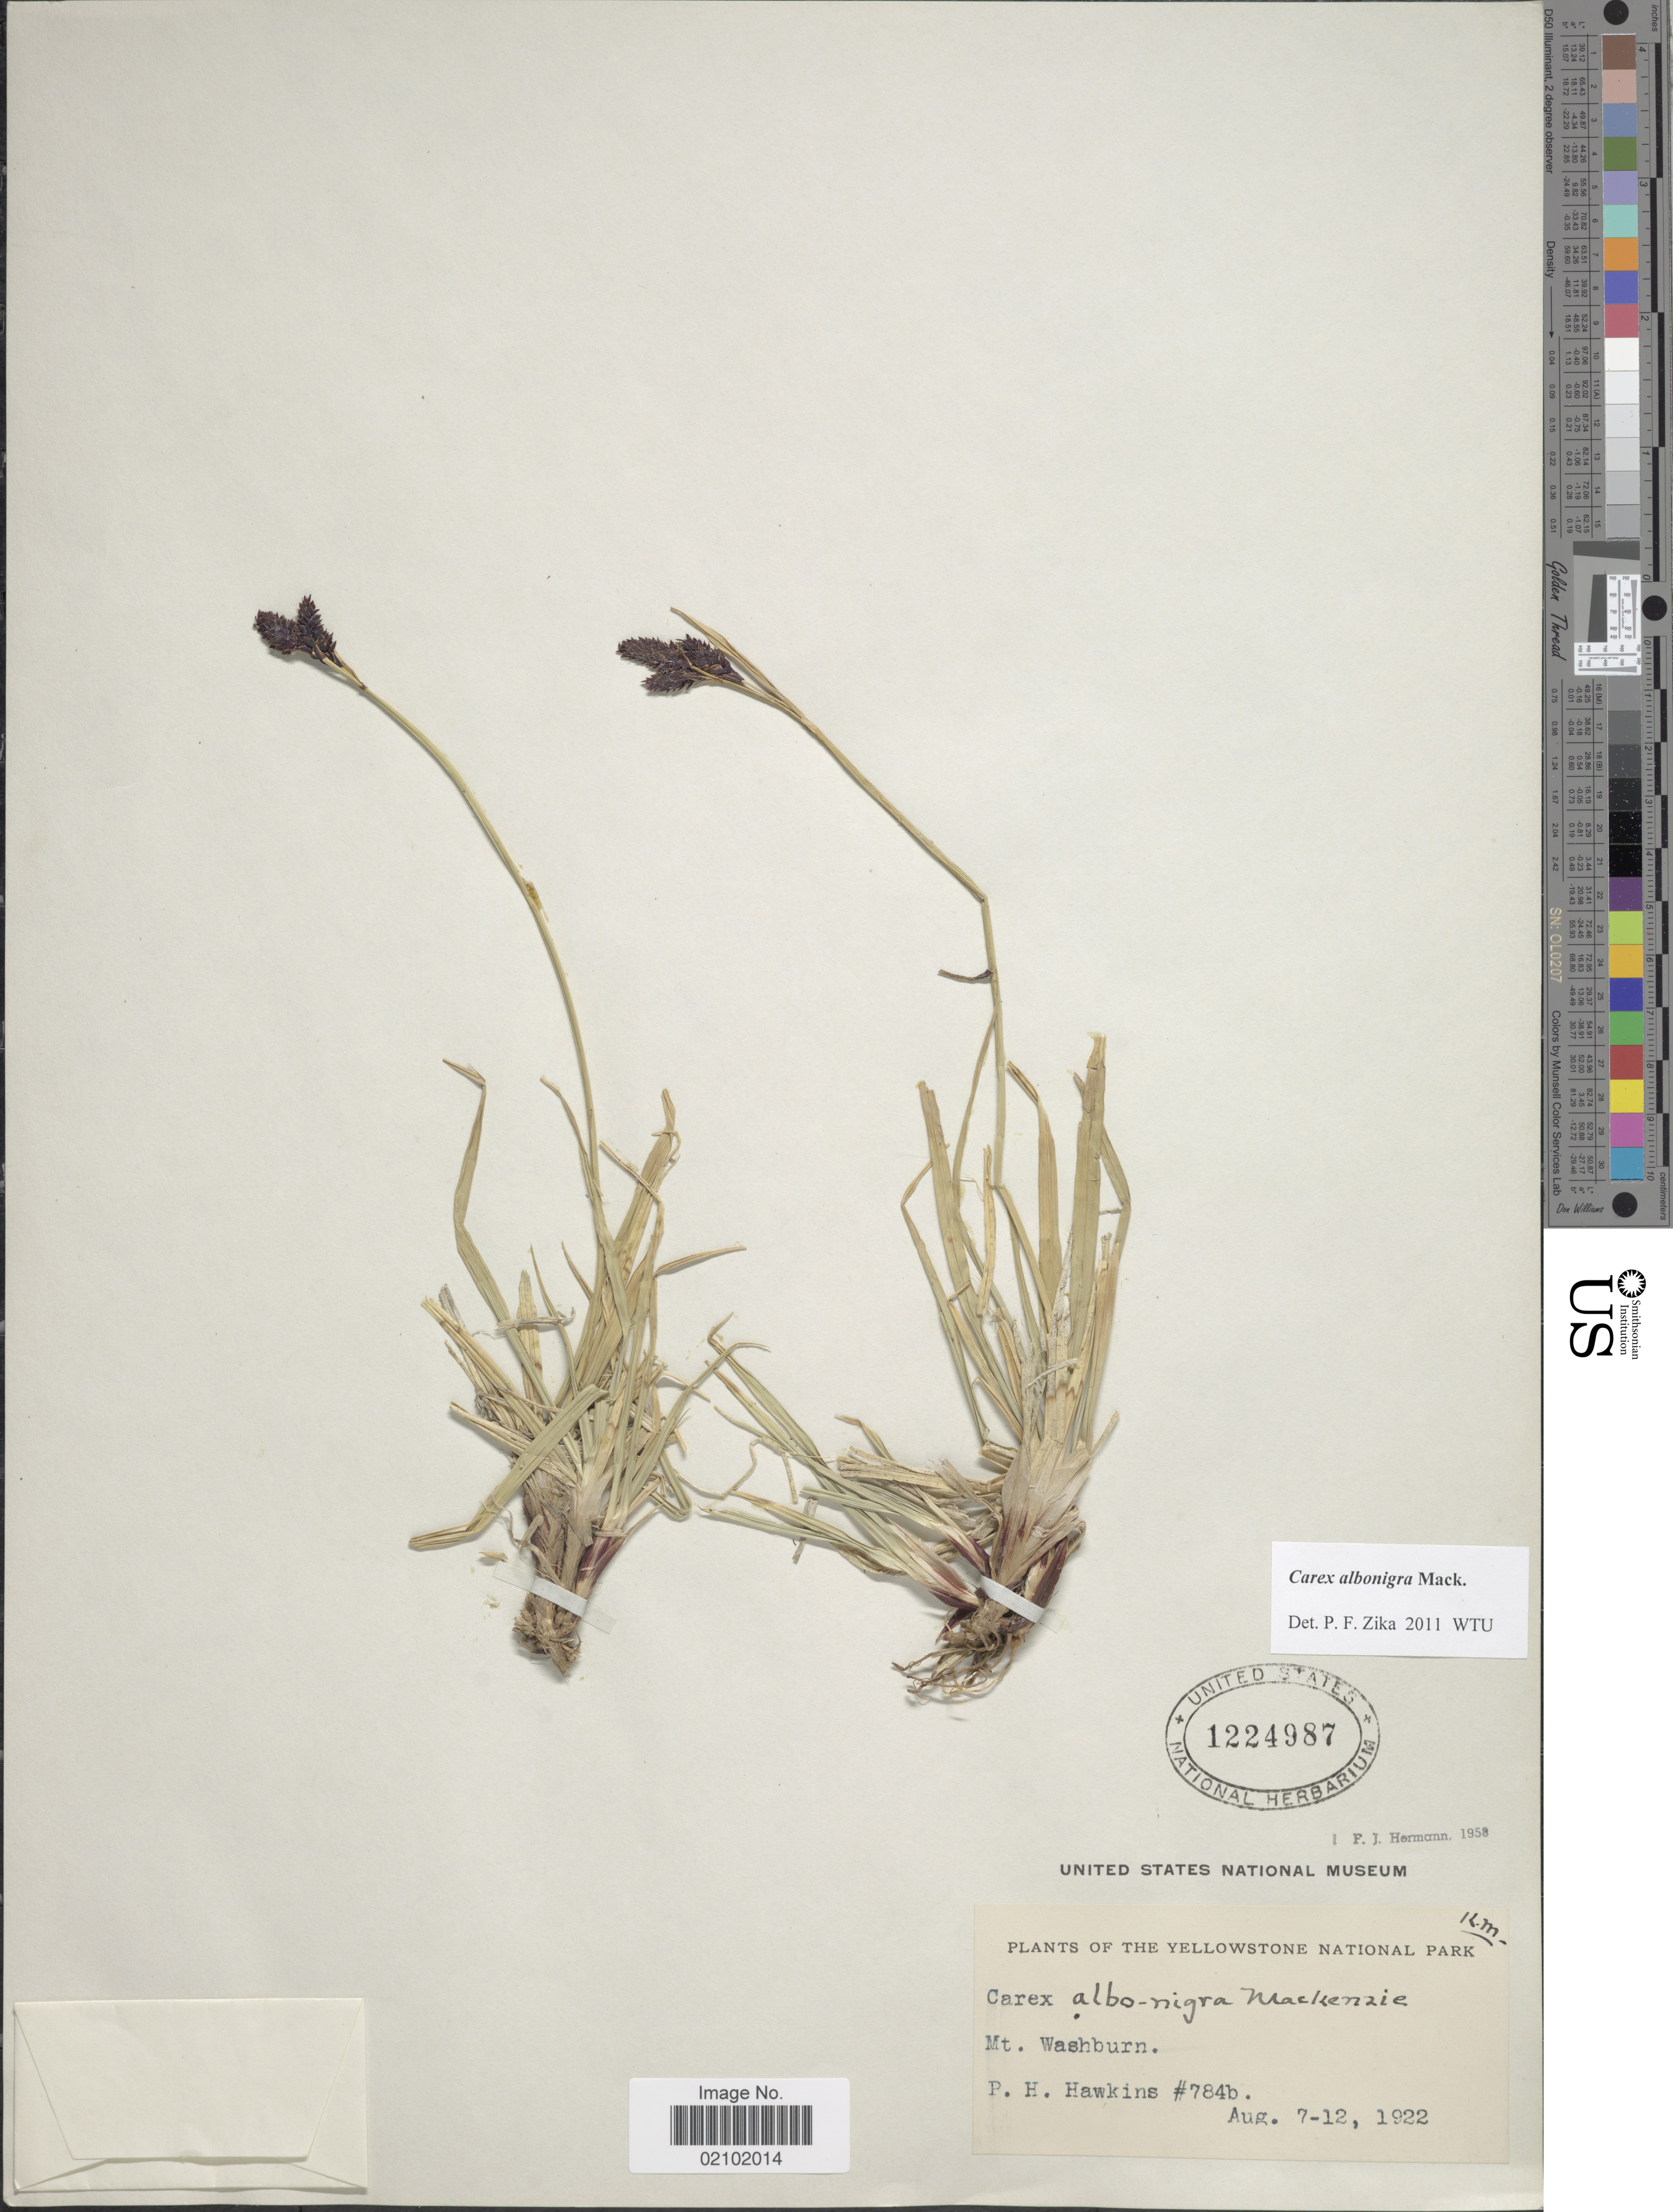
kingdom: Plantae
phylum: Tracheophyta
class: Liliopsida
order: Poales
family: Cyperaceae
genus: Carex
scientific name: Carex albonigra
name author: Mack.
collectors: P. Hawkins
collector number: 784b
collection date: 1922-08-07/1922-08-12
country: United States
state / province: Wyoming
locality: Yellowstone National Park. Mt. Washburn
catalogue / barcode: US 1224987